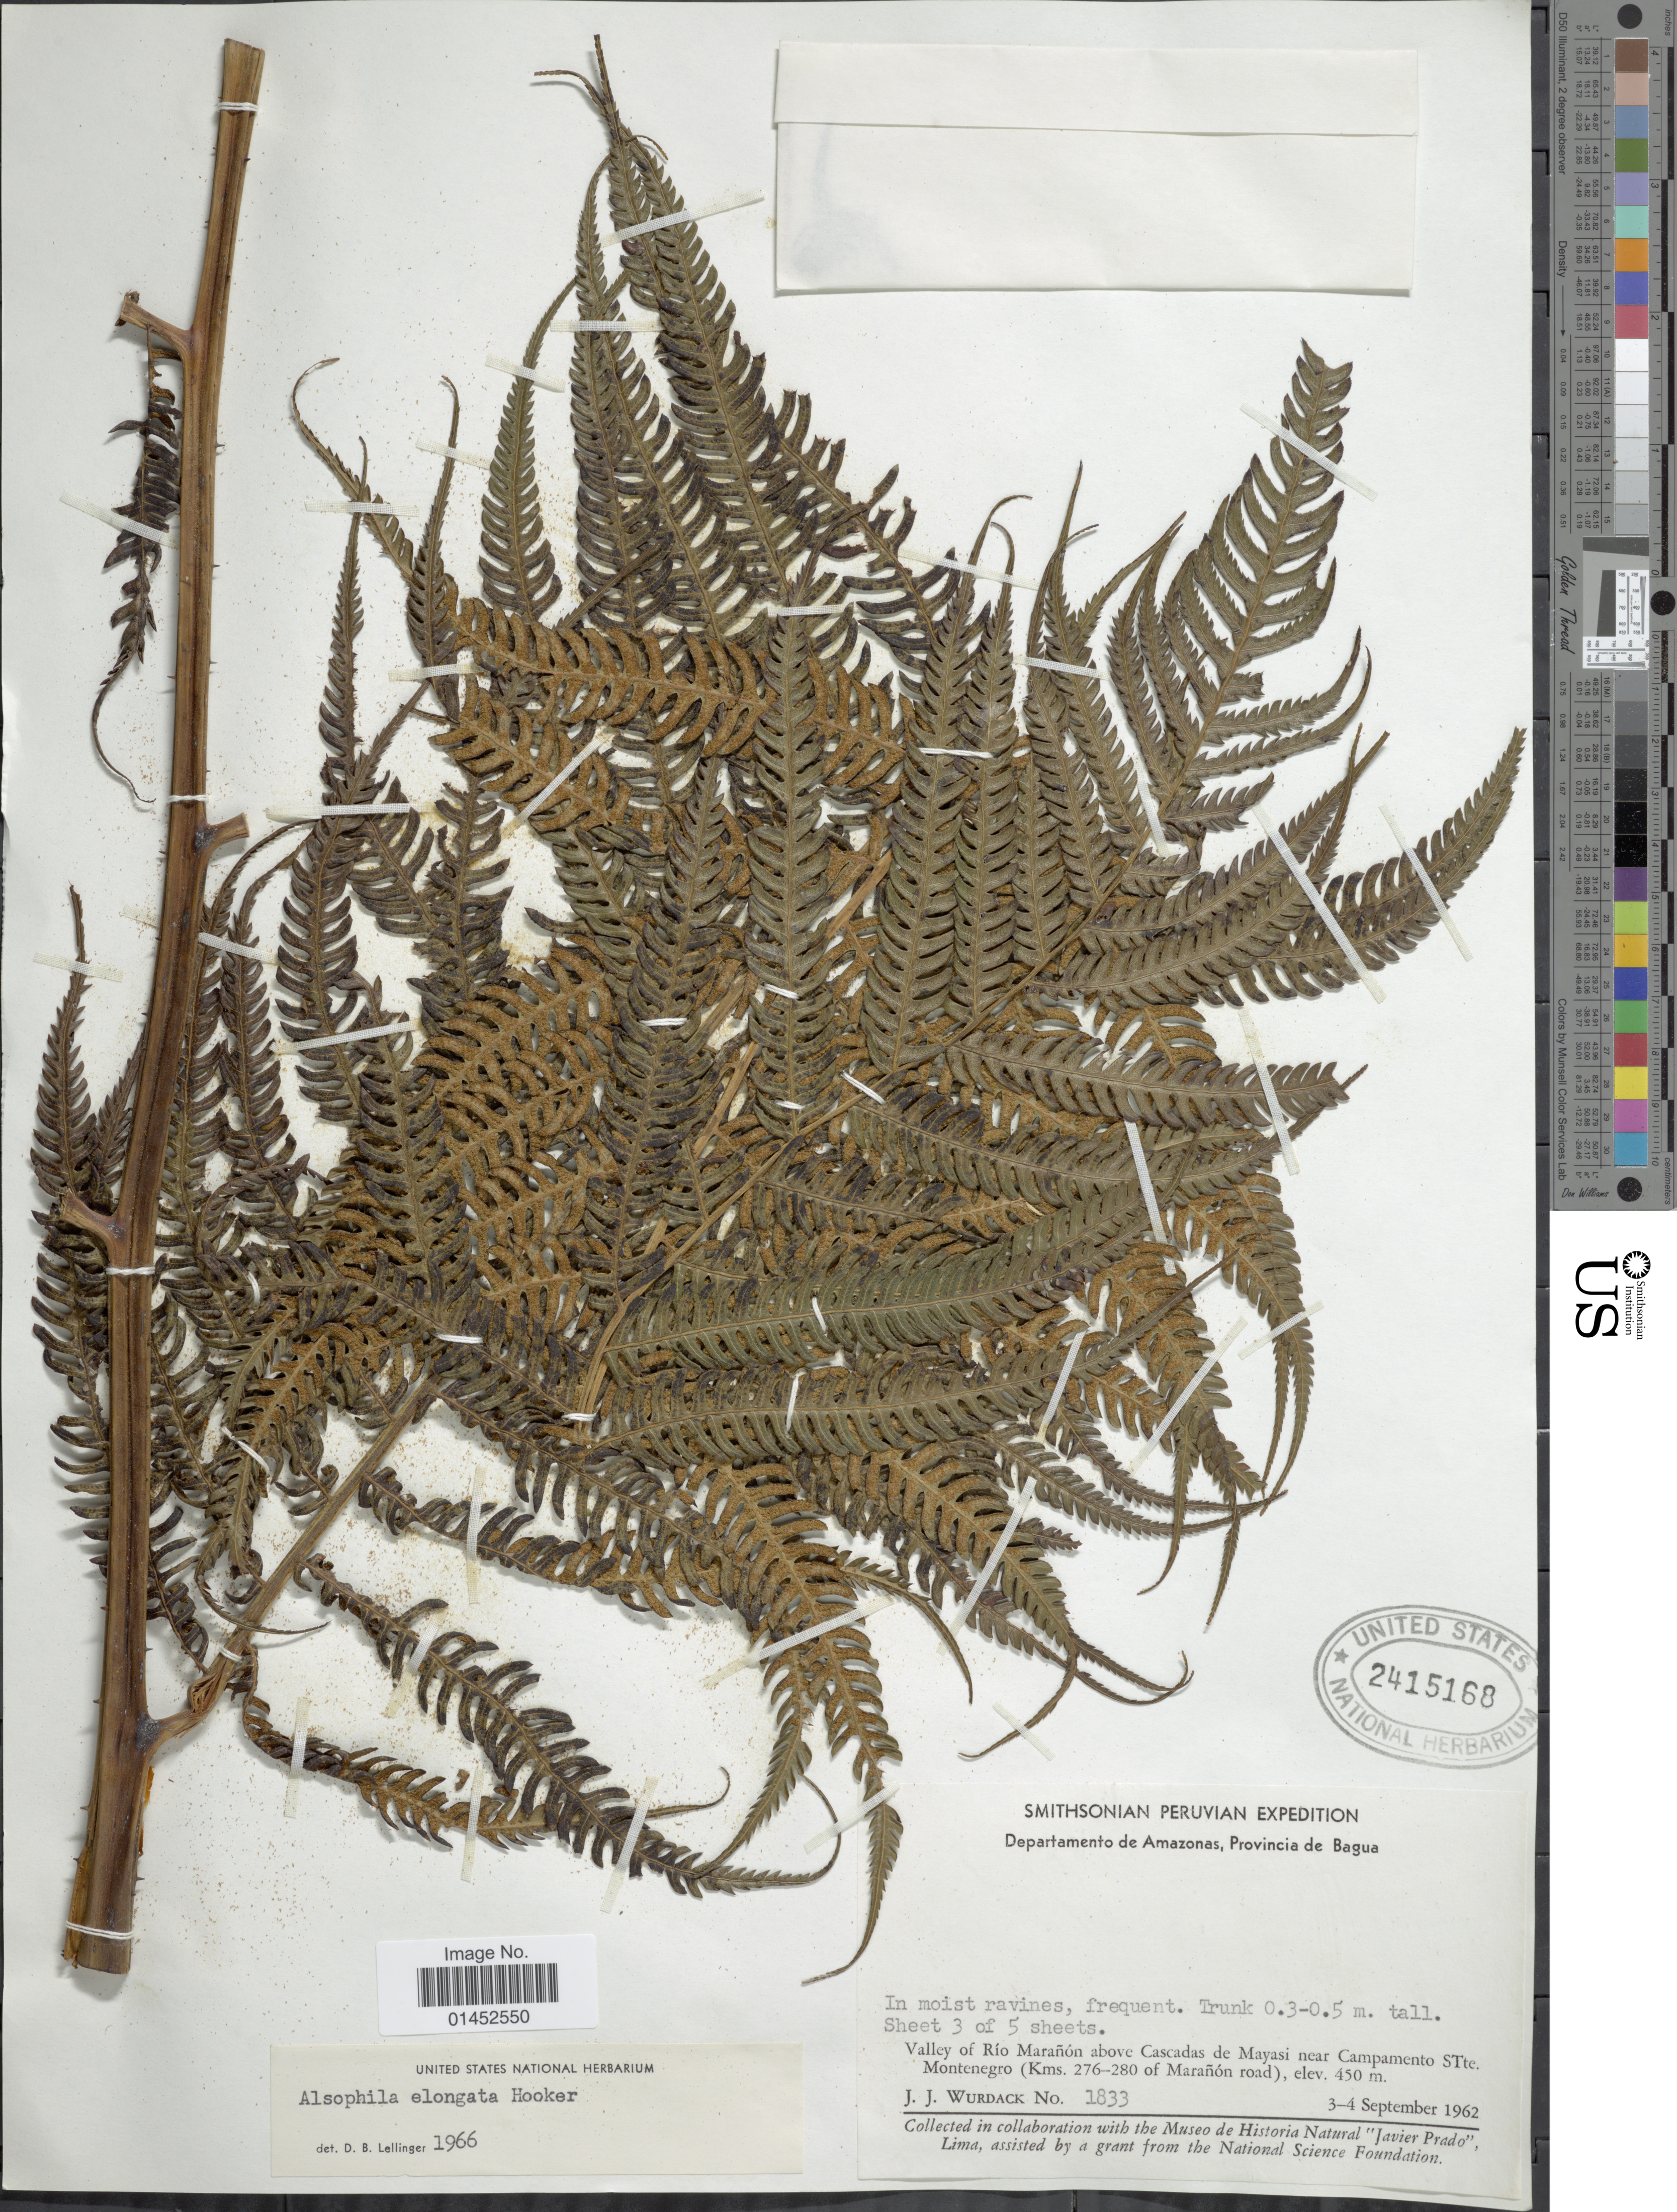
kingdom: Plantae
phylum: Tracheophyta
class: Polypodiopsida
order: Cyatheales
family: Cyatheaceae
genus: Cyathea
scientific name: Cyathea poeppigii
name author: (Hook.) Domin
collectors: J. J. Wurdack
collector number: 1833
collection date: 1962-04-03/1962-09-04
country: Peru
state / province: Amazonas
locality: Departamento de Amazonas, Province de Bagua, valley of Río Marañón above Cascadas de Mayasi near Campamento STte Montenegro (Kms 276-280 of Marañón road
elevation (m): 450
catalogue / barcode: US 2415168